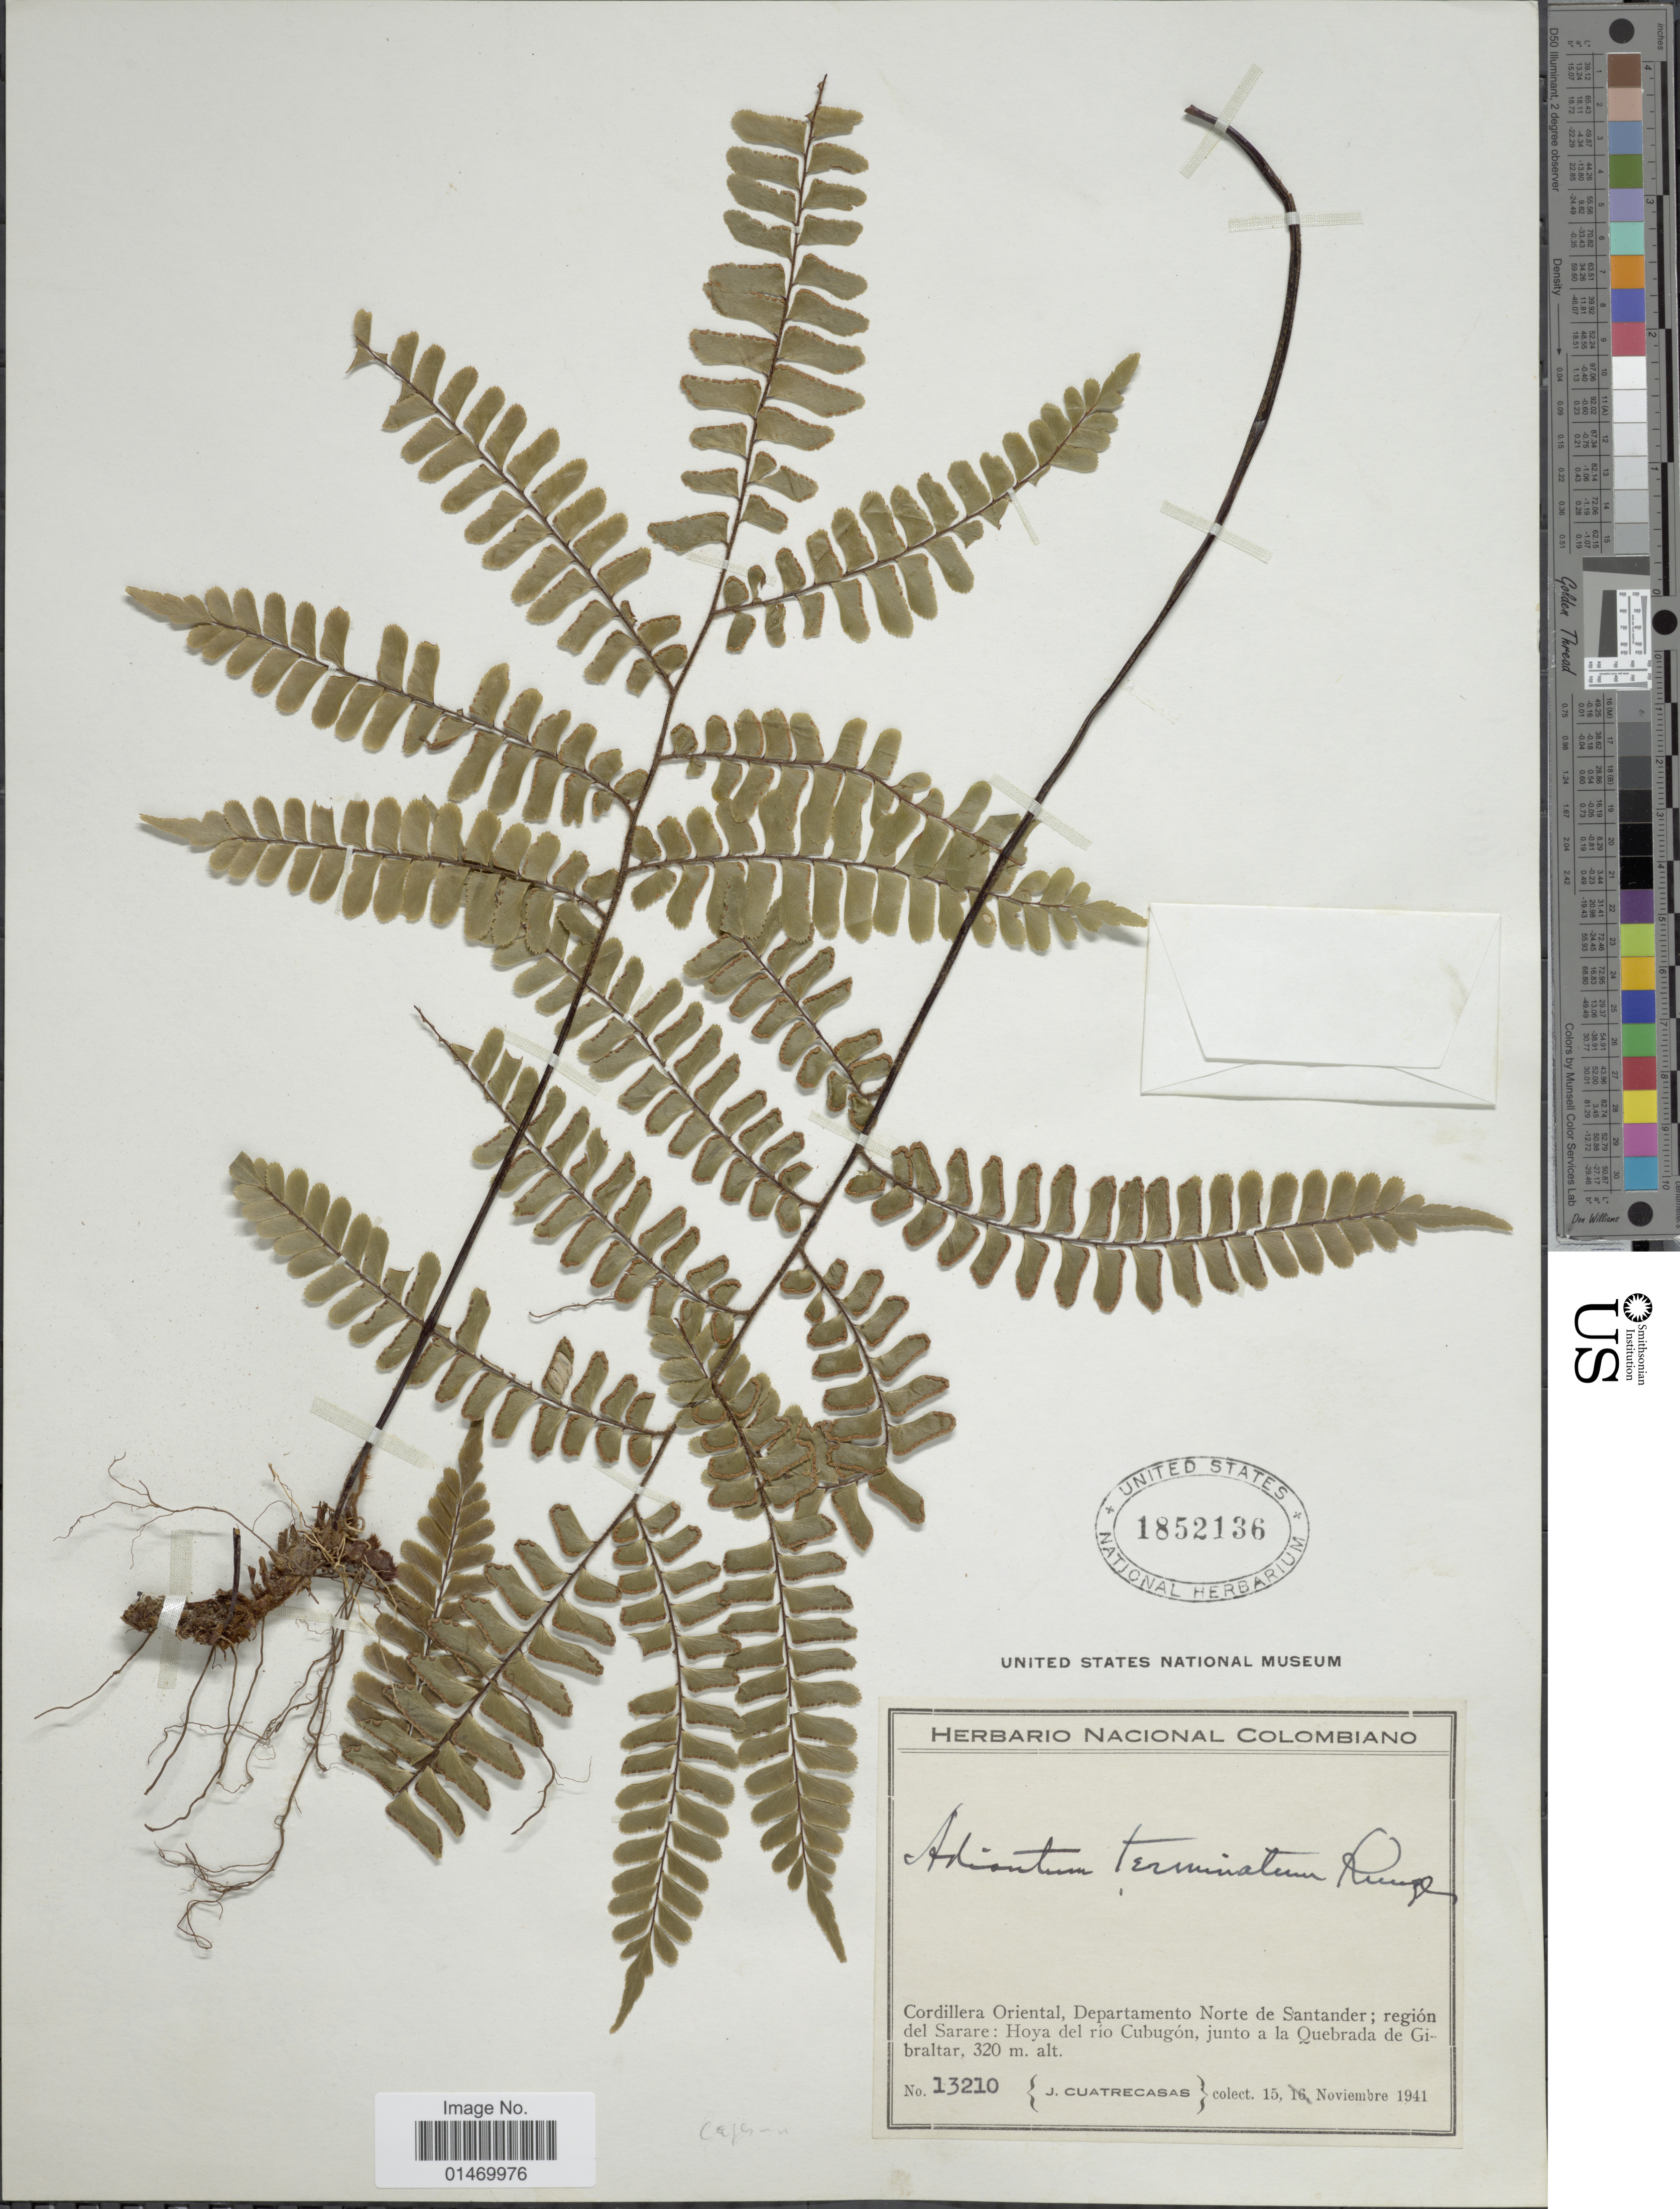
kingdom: Plantae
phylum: Tracheophyta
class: Polypodiopsida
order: Polypodiales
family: Pteridaceae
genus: Adiantum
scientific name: Adiantum cajennense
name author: Willd. ex Klotzsch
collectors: J. Cuatrecasas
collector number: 13210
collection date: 1941-11-15/1941-11-16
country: Colombia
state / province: Santander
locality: Colombia, Cordillera Oriental, Departamento Norte de Santandar; region del Sarare.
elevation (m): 320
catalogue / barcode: US 1852136